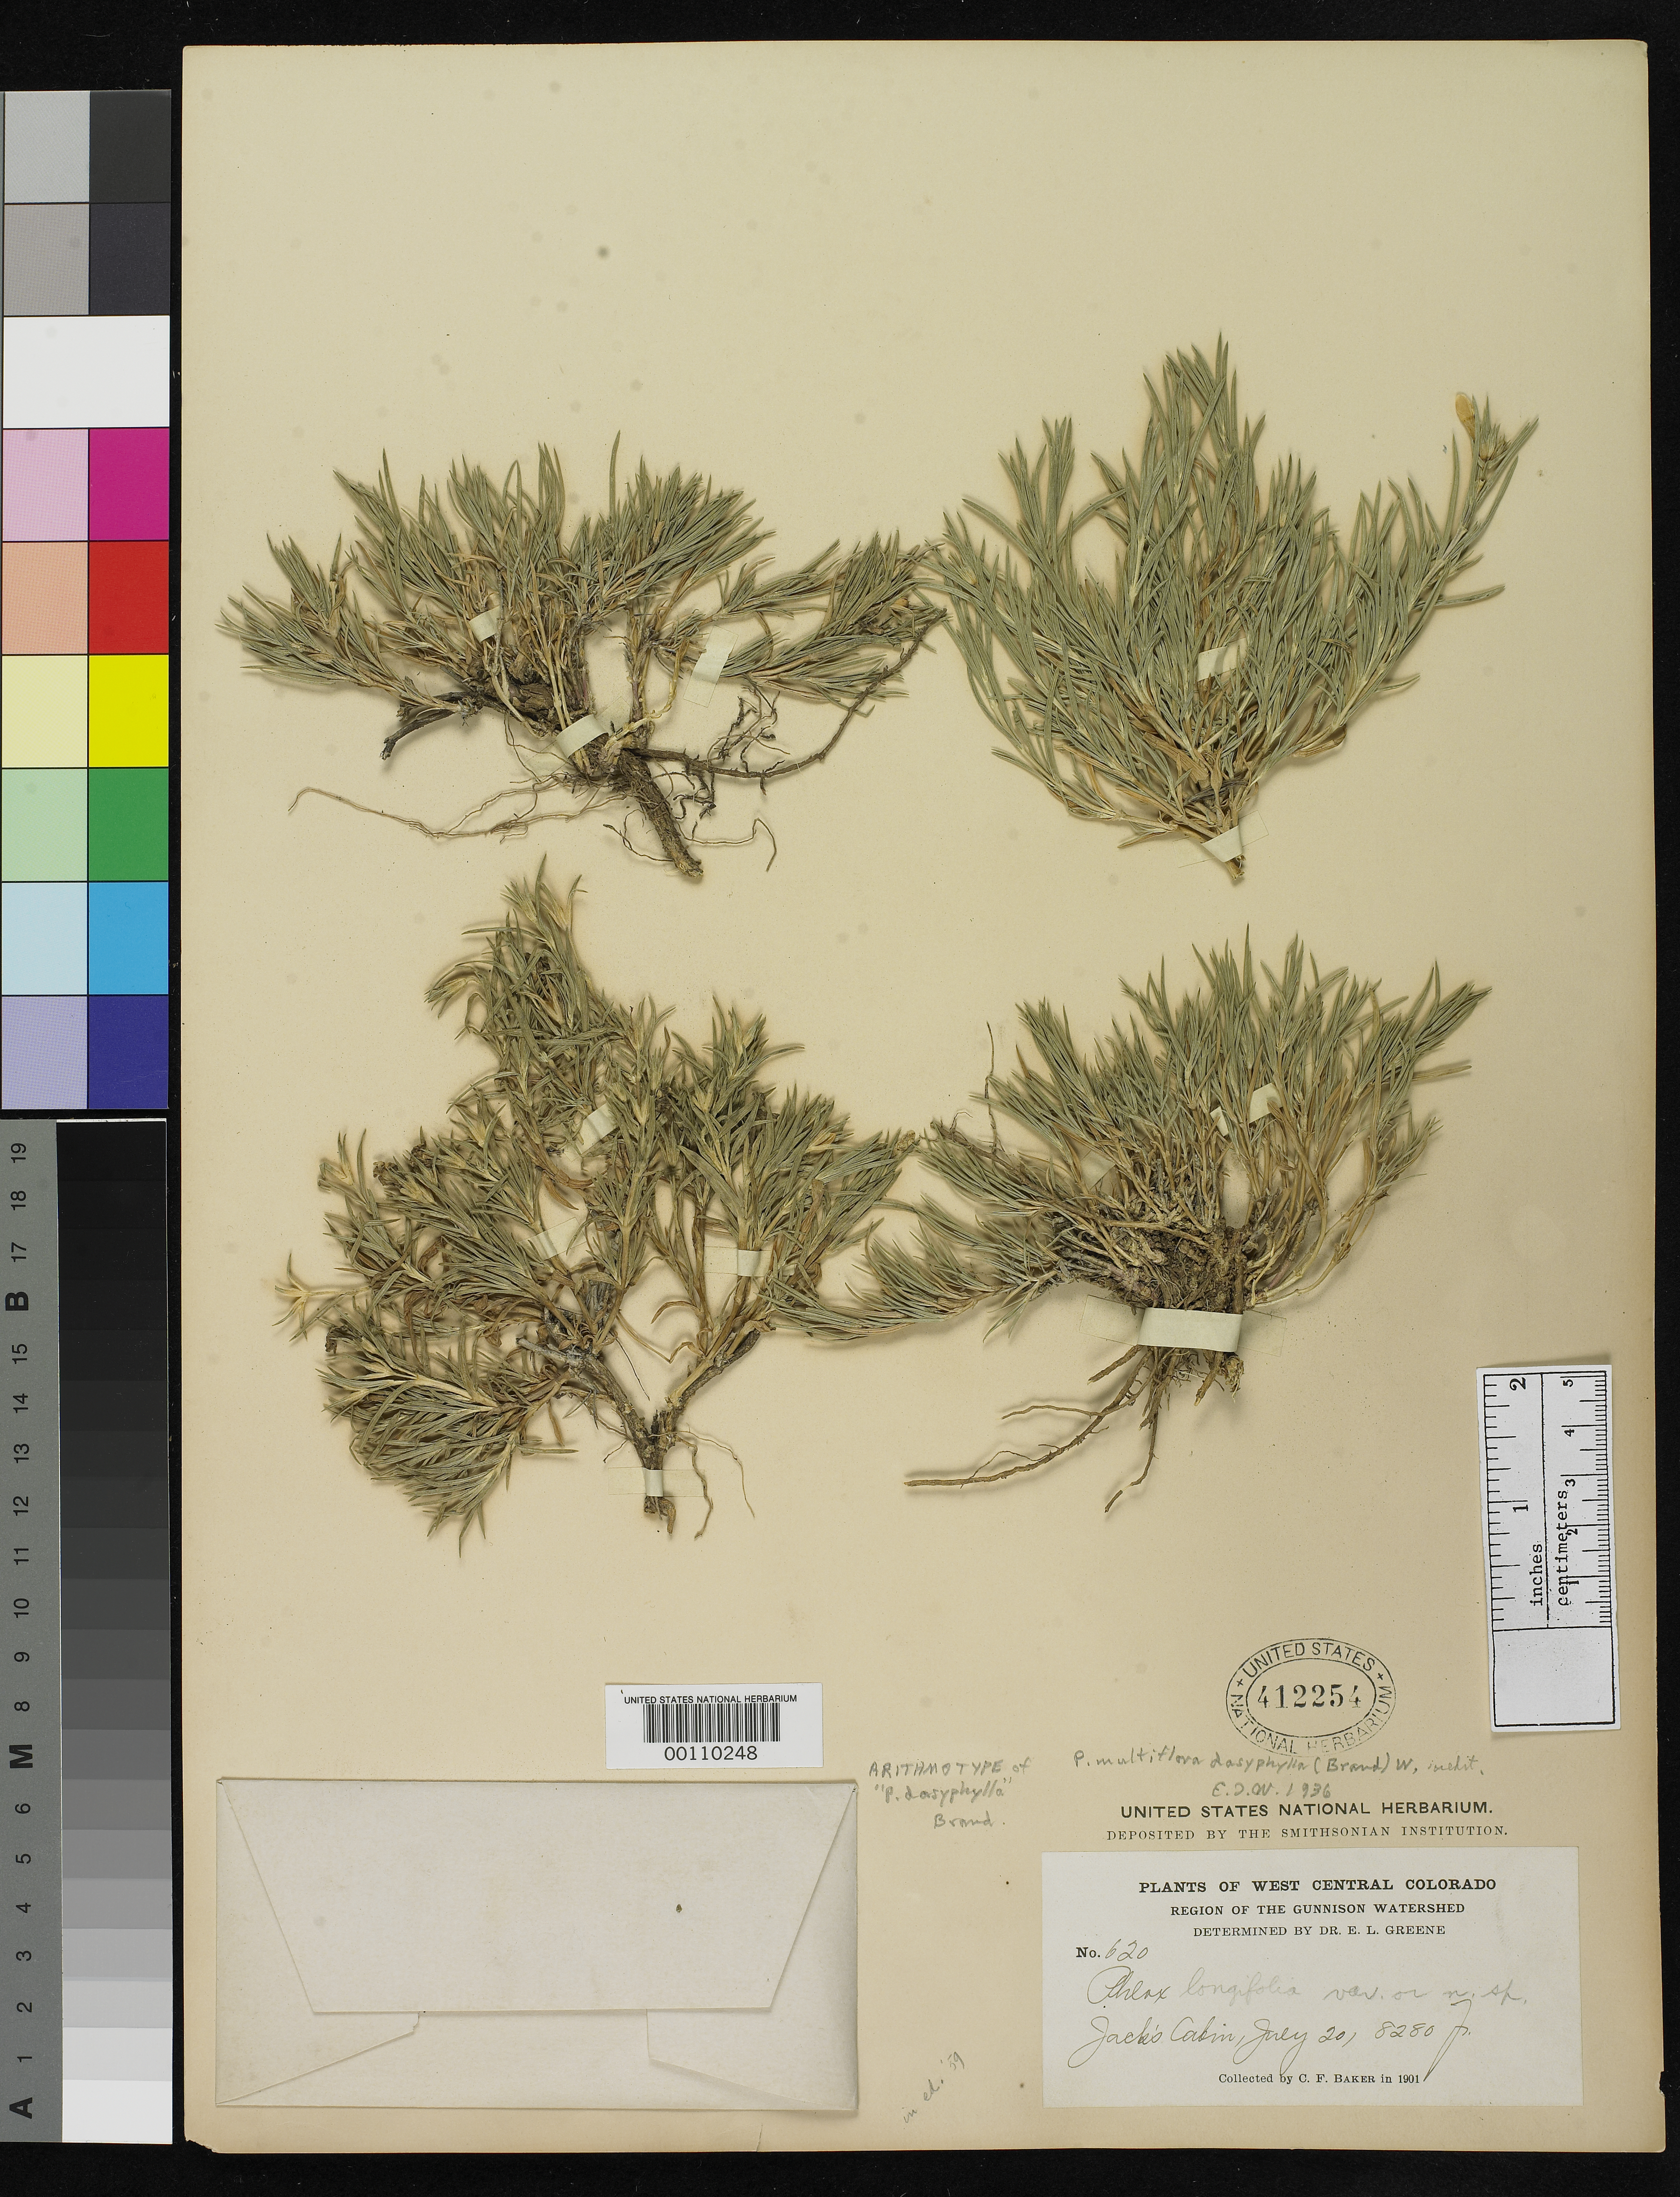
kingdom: Plantae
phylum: Tracheophyta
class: Magnoliopsida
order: Ericales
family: Polemoniaceae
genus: Phlox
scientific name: Phlox dasyphylla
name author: Brand in Engl.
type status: Isotype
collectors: C. F. Baker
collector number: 620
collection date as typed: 20 Jul 1901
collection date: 1901-07-20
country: United States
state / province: Colorado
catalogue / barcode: US 412254